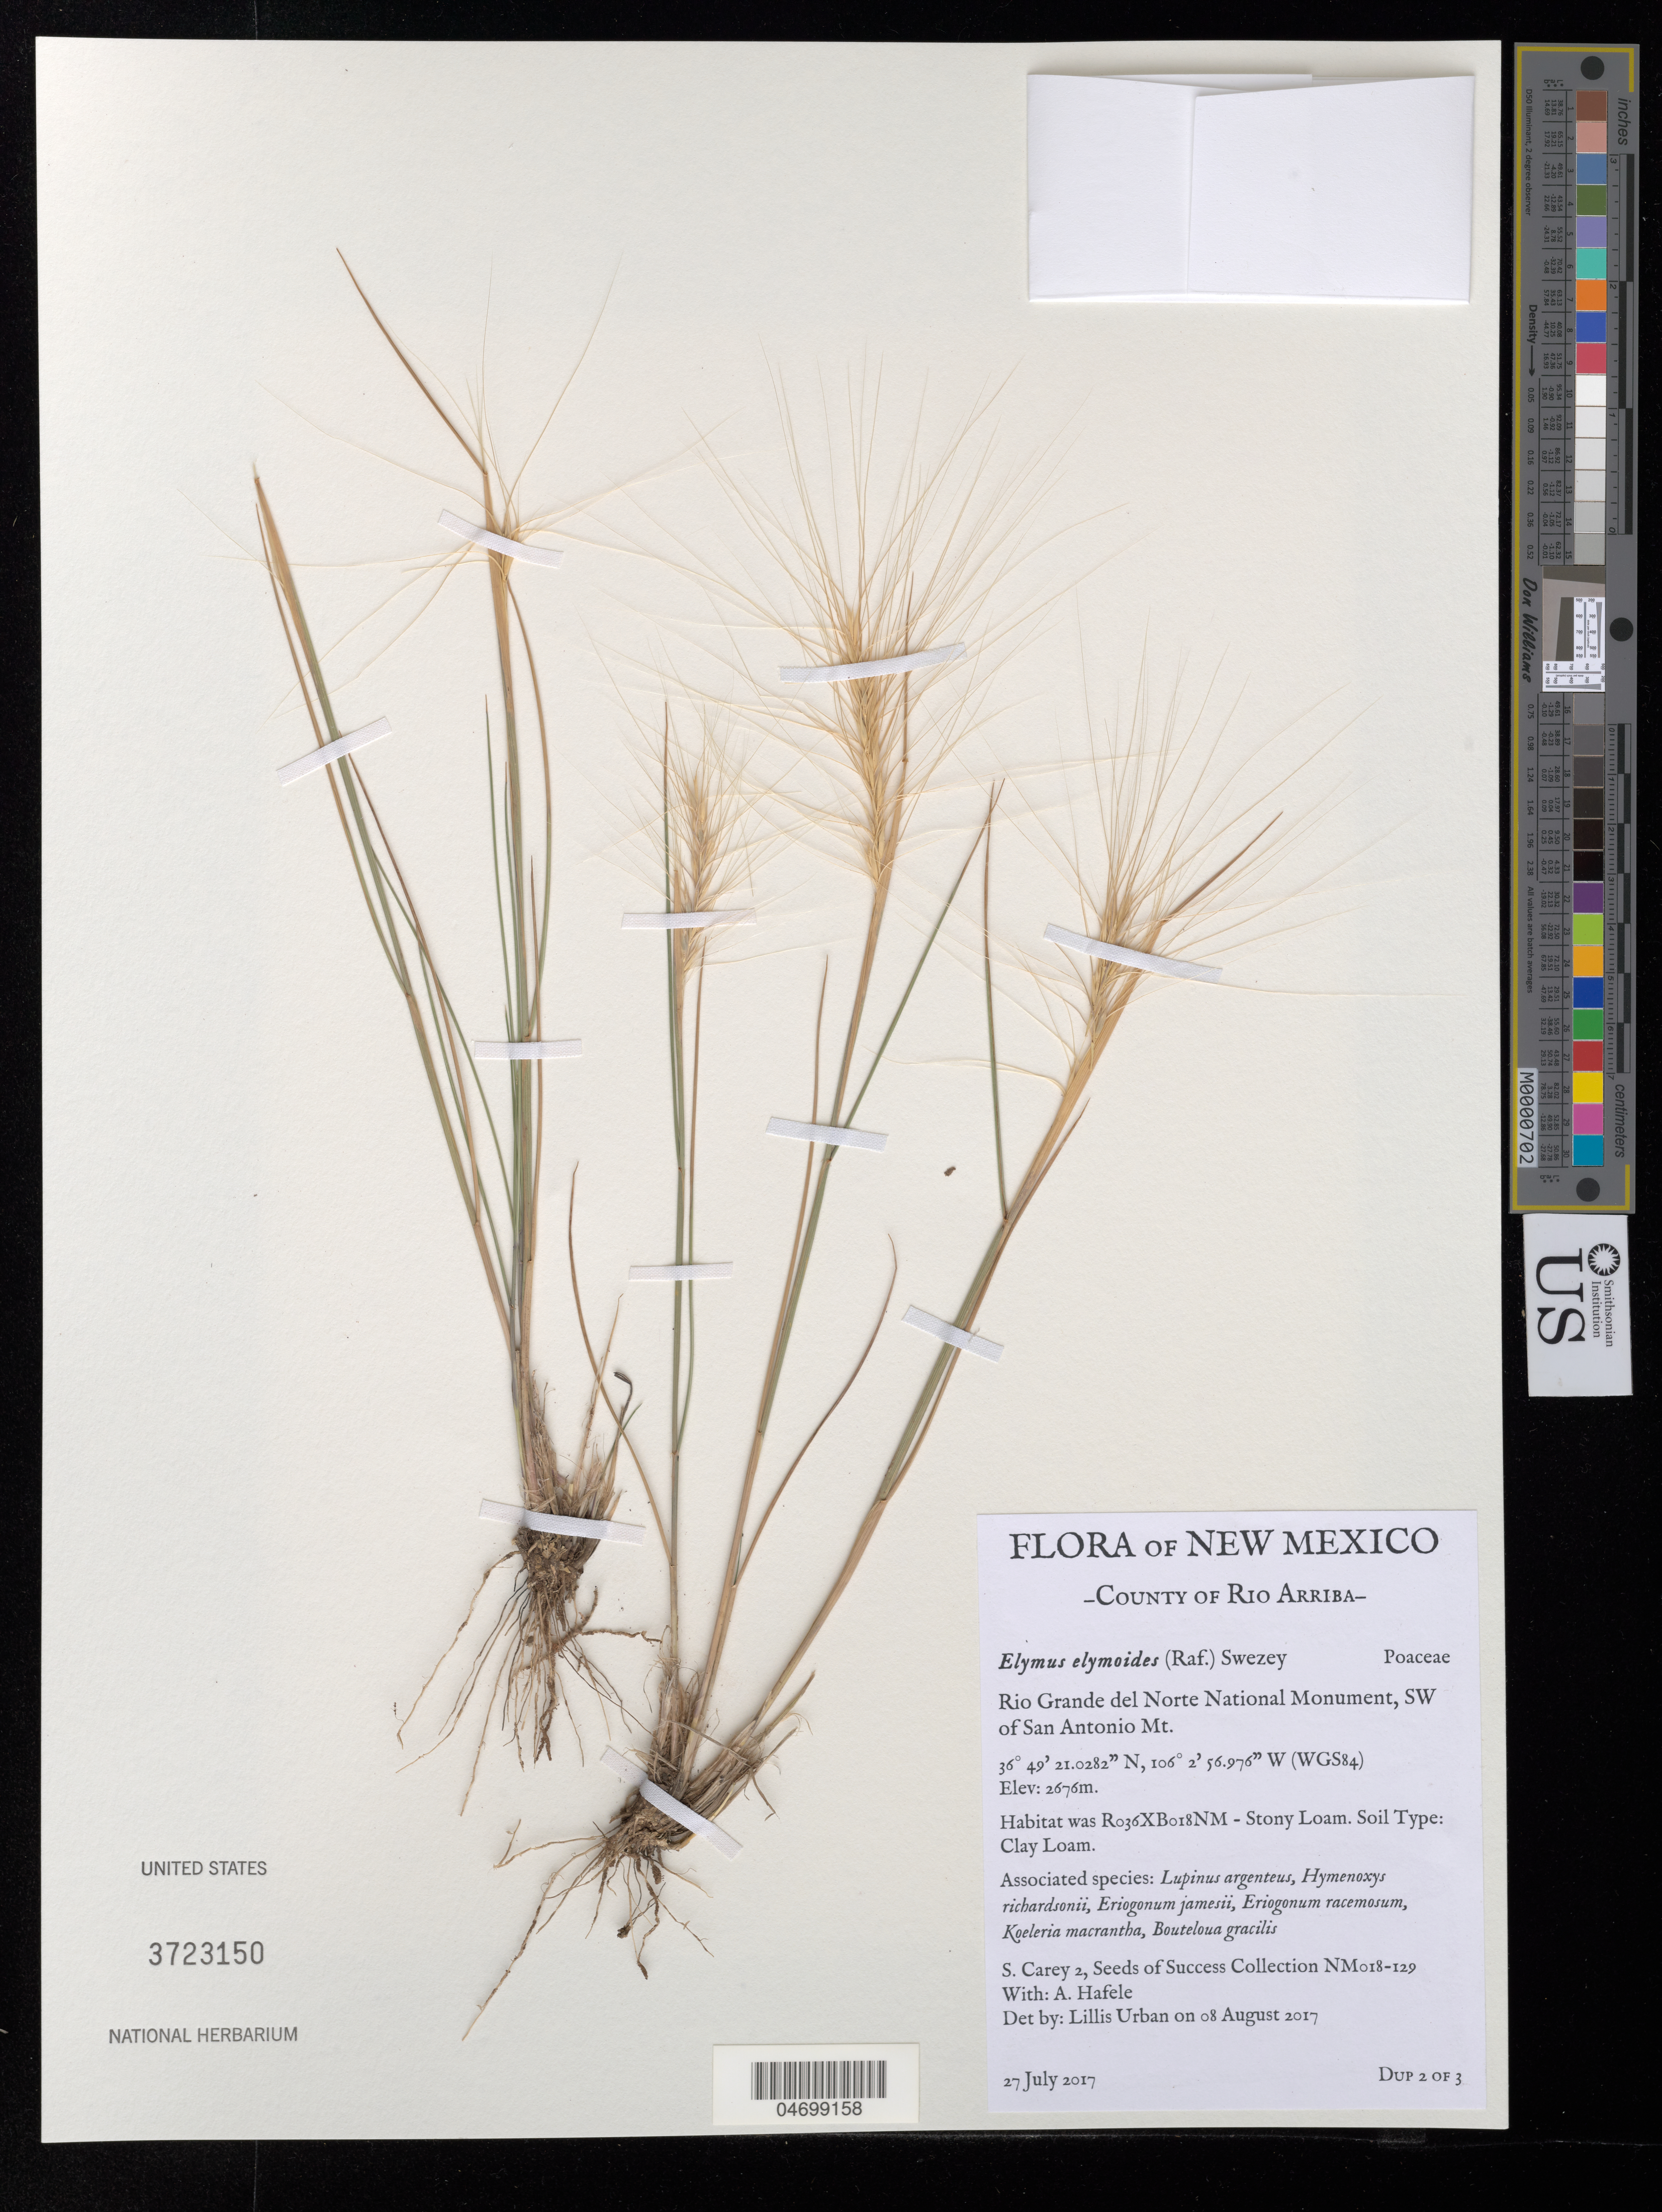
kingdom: Plantae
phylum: Tracheophyta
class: Liliopsida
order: Poales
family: Poaceae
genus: Elymus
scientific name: Elymus elymoides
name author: (Raf.) Swezey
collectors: S. Carey & A. Hafele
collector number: NM018-129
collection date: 2017-07-27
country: United States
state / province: New Mexico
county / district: Rio Arriba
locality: Rio Grande del Norte National Monument, South side of San Antonio Mt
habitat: RO36XBO18NM-Stony loam. Clay Loam. With Lupinus argenteus, Koeleria macrantha, Bouteloua gracilis, etc.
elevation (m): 2676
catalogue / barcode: US 3723150